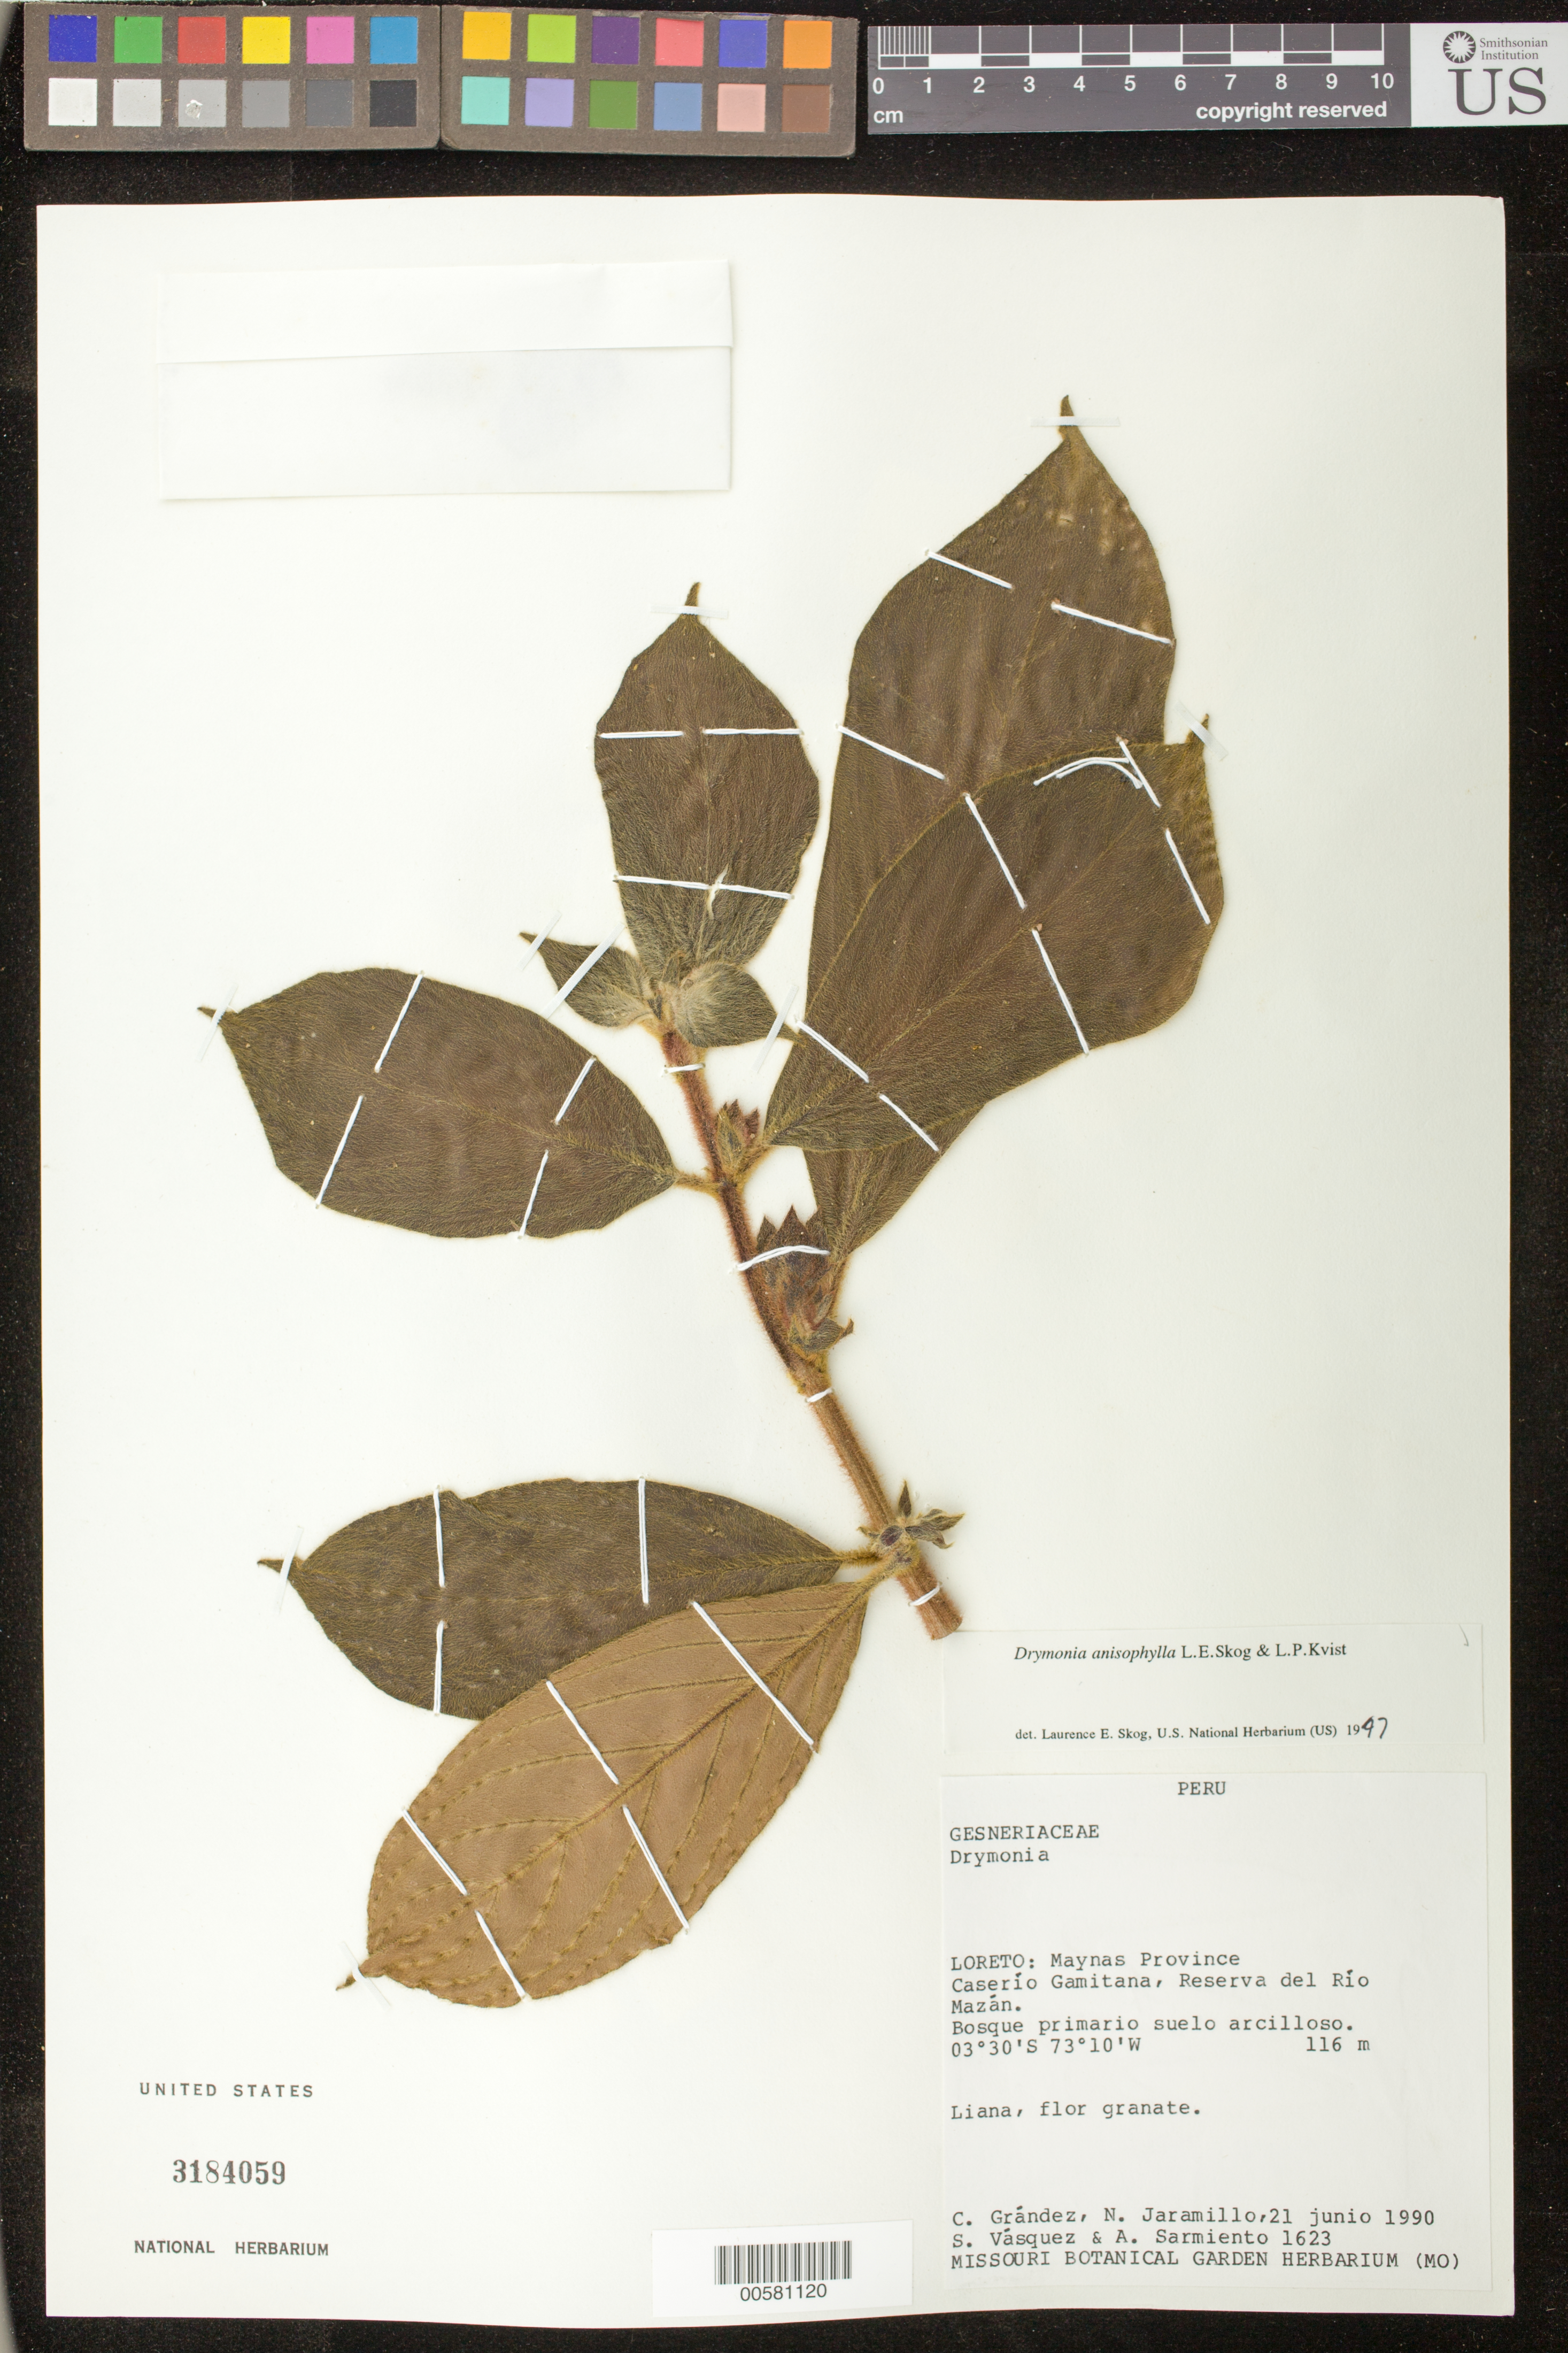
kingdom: Plantae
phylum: Tracheophyta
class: Magnoliopsida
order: Lamiales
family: Gesneriaceae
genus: Drymonia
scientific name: Drymonia anisophylla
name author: L.E. Skog & L.P. Kvist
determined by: Skog, Laurence E.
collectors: C. Grández, N. Jaramillo, S. Vásquez & A. Sarmiento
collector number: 1623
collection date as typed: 21 Jun 1990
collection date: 1990-06-21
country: Peru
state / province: Loreto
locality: Prov. Maynas; Caserío Gamitana, Reserva del Río Mazán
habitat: Bosque primario suelo arcilloso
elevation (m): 116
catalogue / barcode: US 3184059